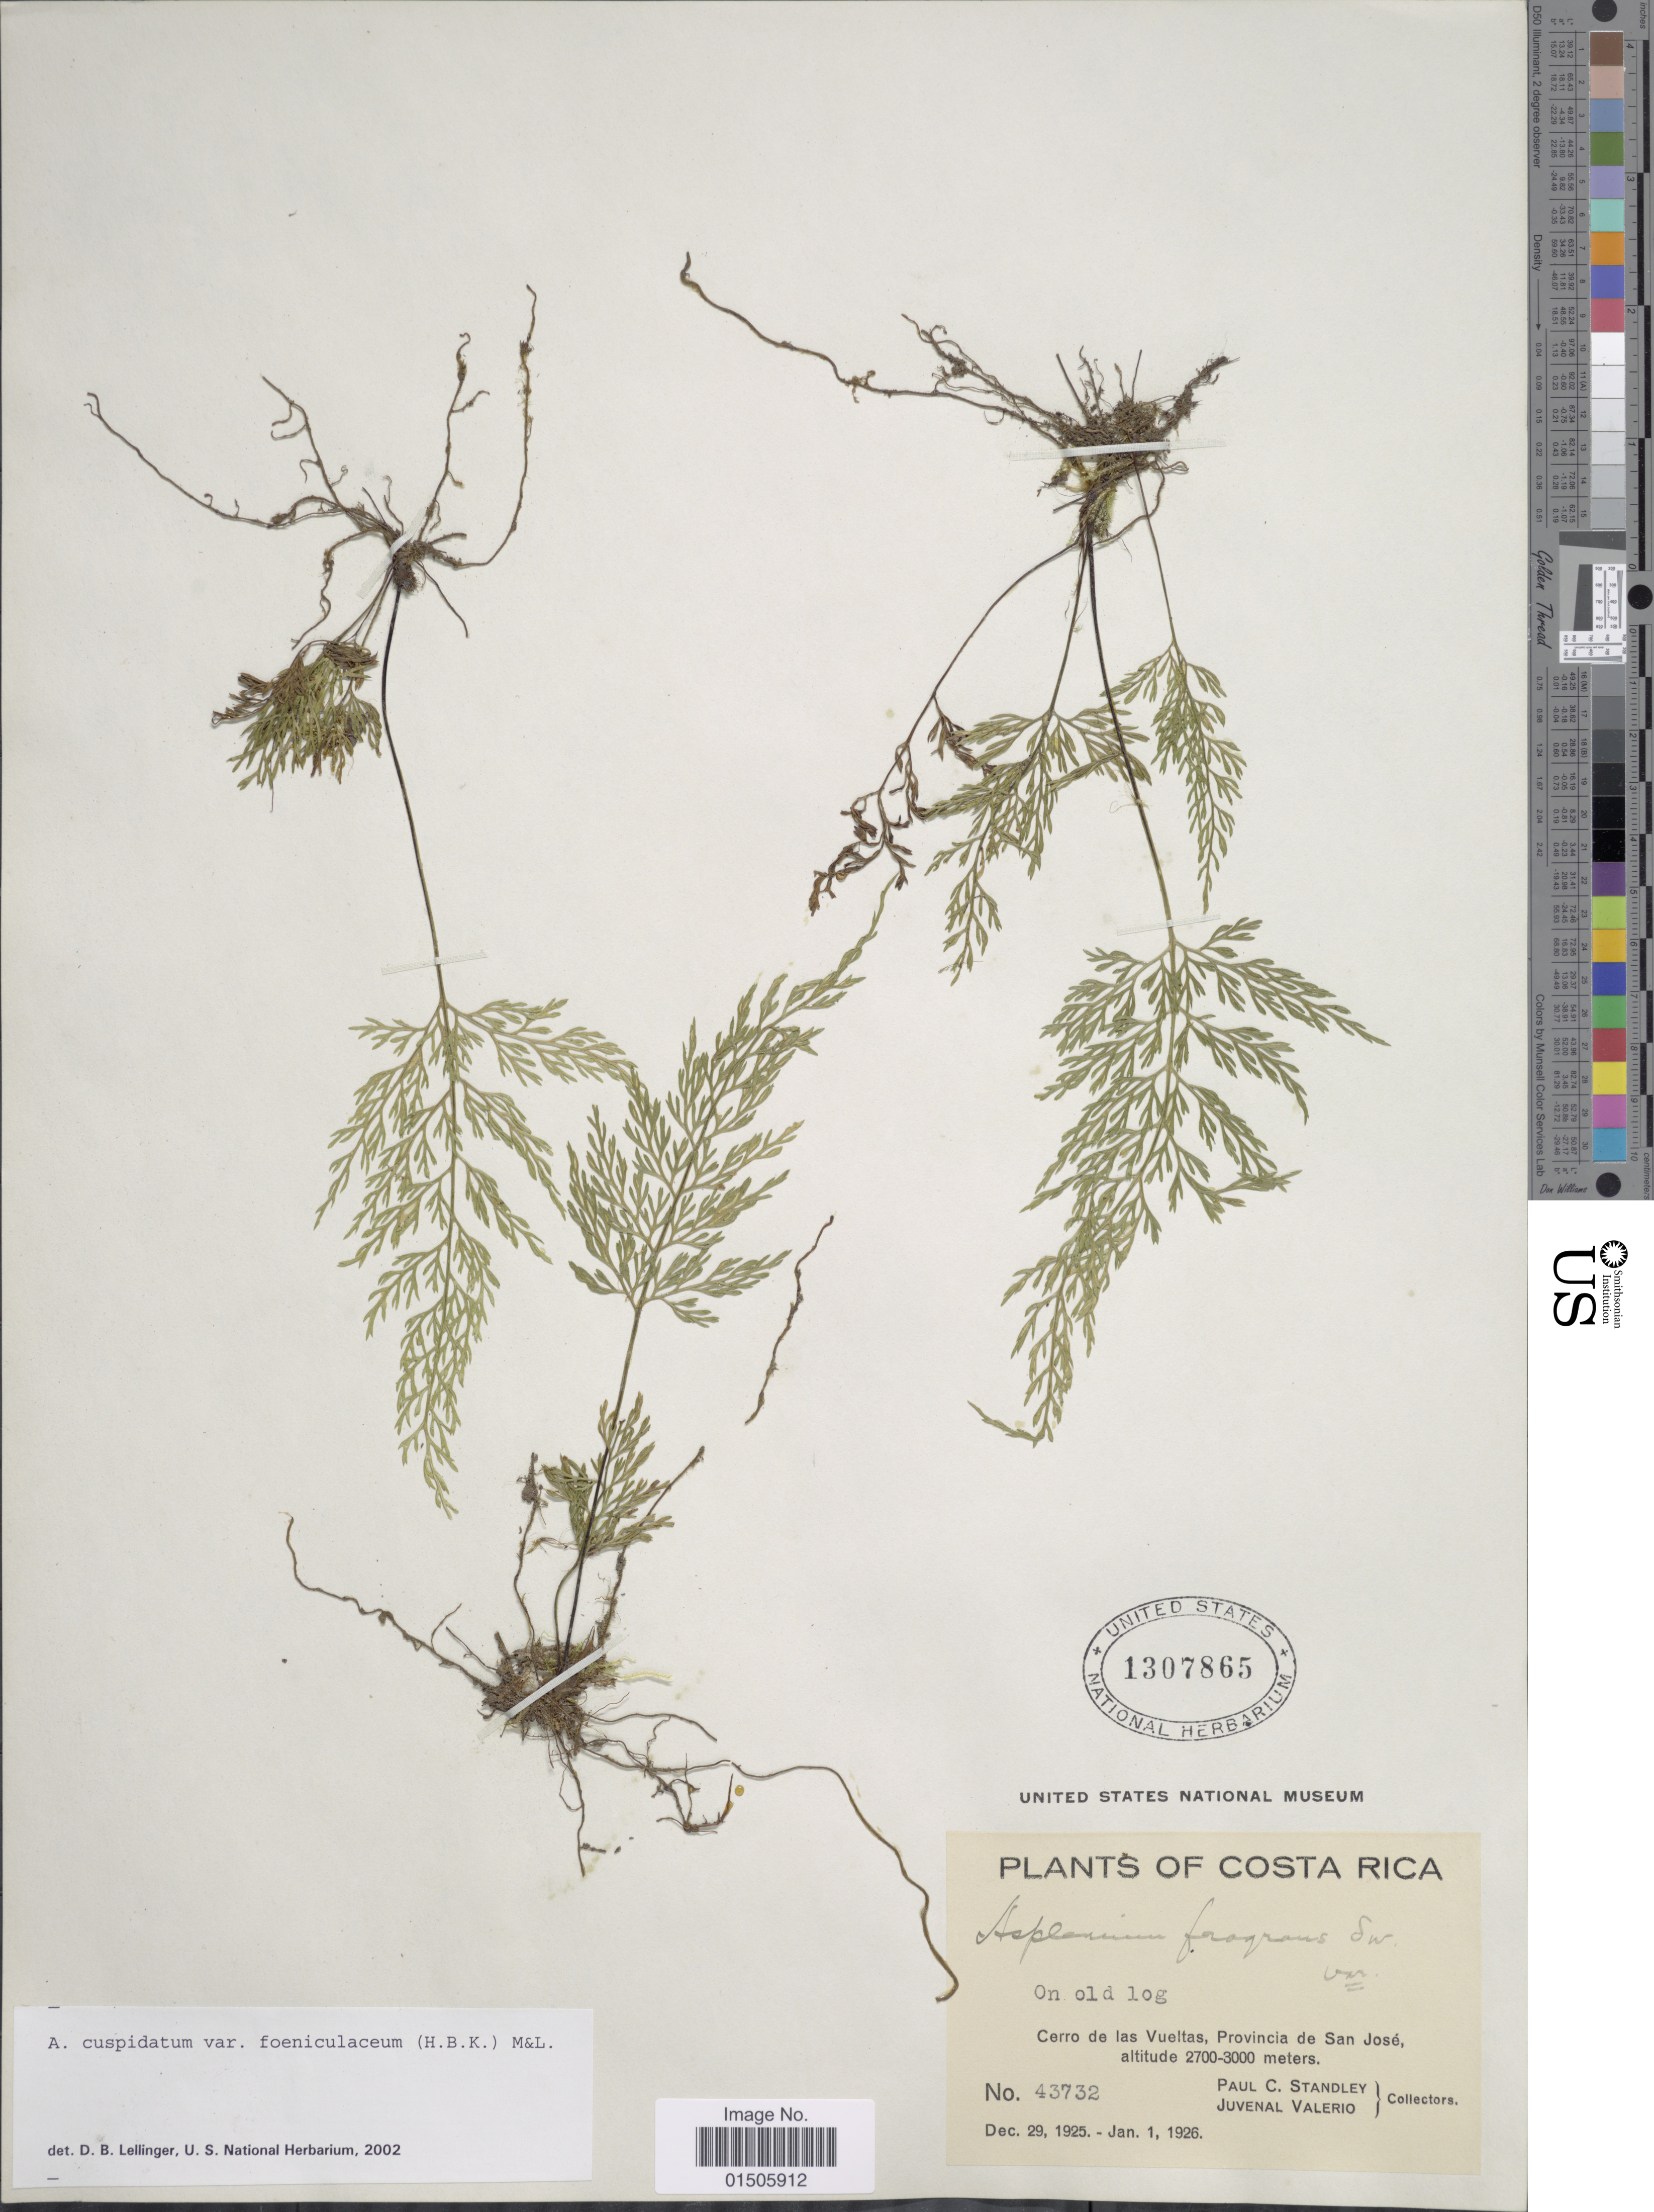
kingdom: Plantae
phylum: Tracheophyta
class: Polypodiopsida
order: Polypodiales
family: Aspleniaceae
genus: Asplenium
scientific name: Asplenium cuspidatum var. foeniculaceum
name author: (Kunth) C.V. Morton & Lellinger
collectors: P. C. Standley & J. Valerio R.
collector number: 43732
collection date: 1925-12-29/1926-01-01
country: Costa Rica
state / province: San José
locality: Cerro de las Vueltas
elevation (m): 2700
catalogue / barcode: US 1307865